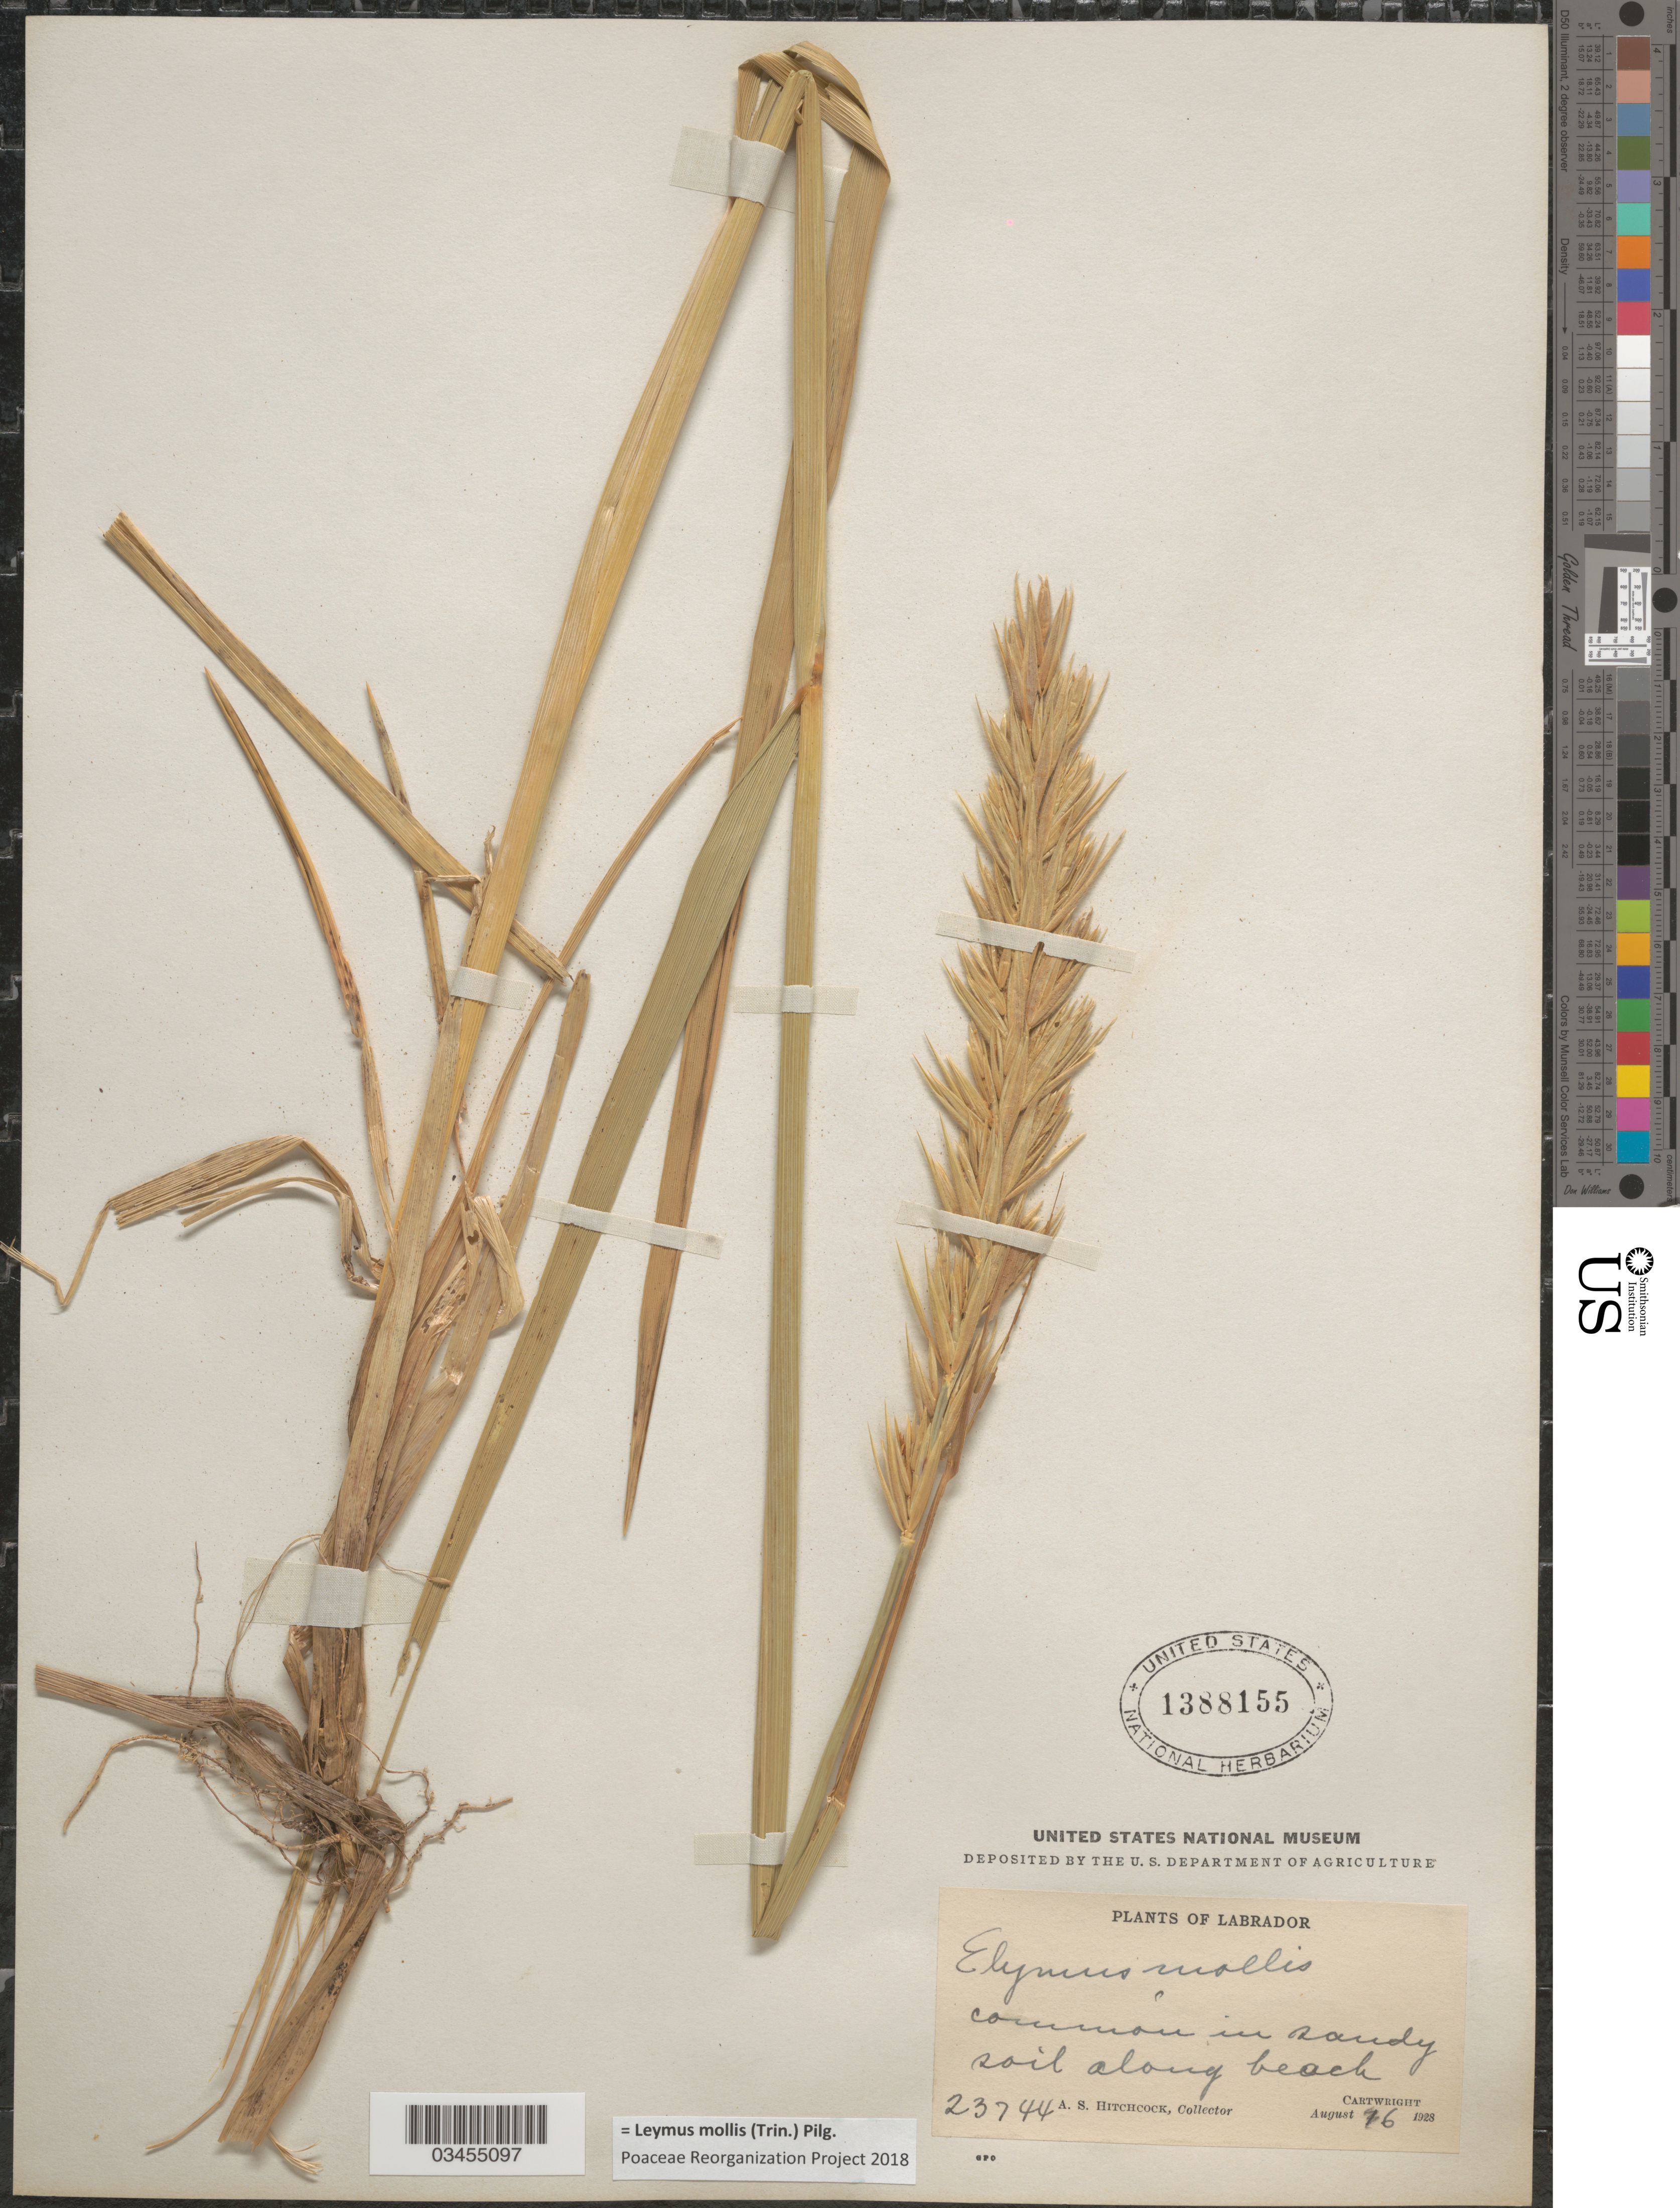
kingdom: Plantae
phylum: Tracheophyta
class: Liliopsida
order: Poales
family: Poaceae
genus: Leymus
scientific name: Leymus mollis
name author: (Trin.) Pilg.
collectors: A. S. Hitchcock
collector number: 23744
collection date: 1928-08-16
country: Canada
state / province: Newfoundland and Labrador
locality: Labrador. Common in sandy soil along beach. Cartwright.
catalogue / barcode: US 1388155